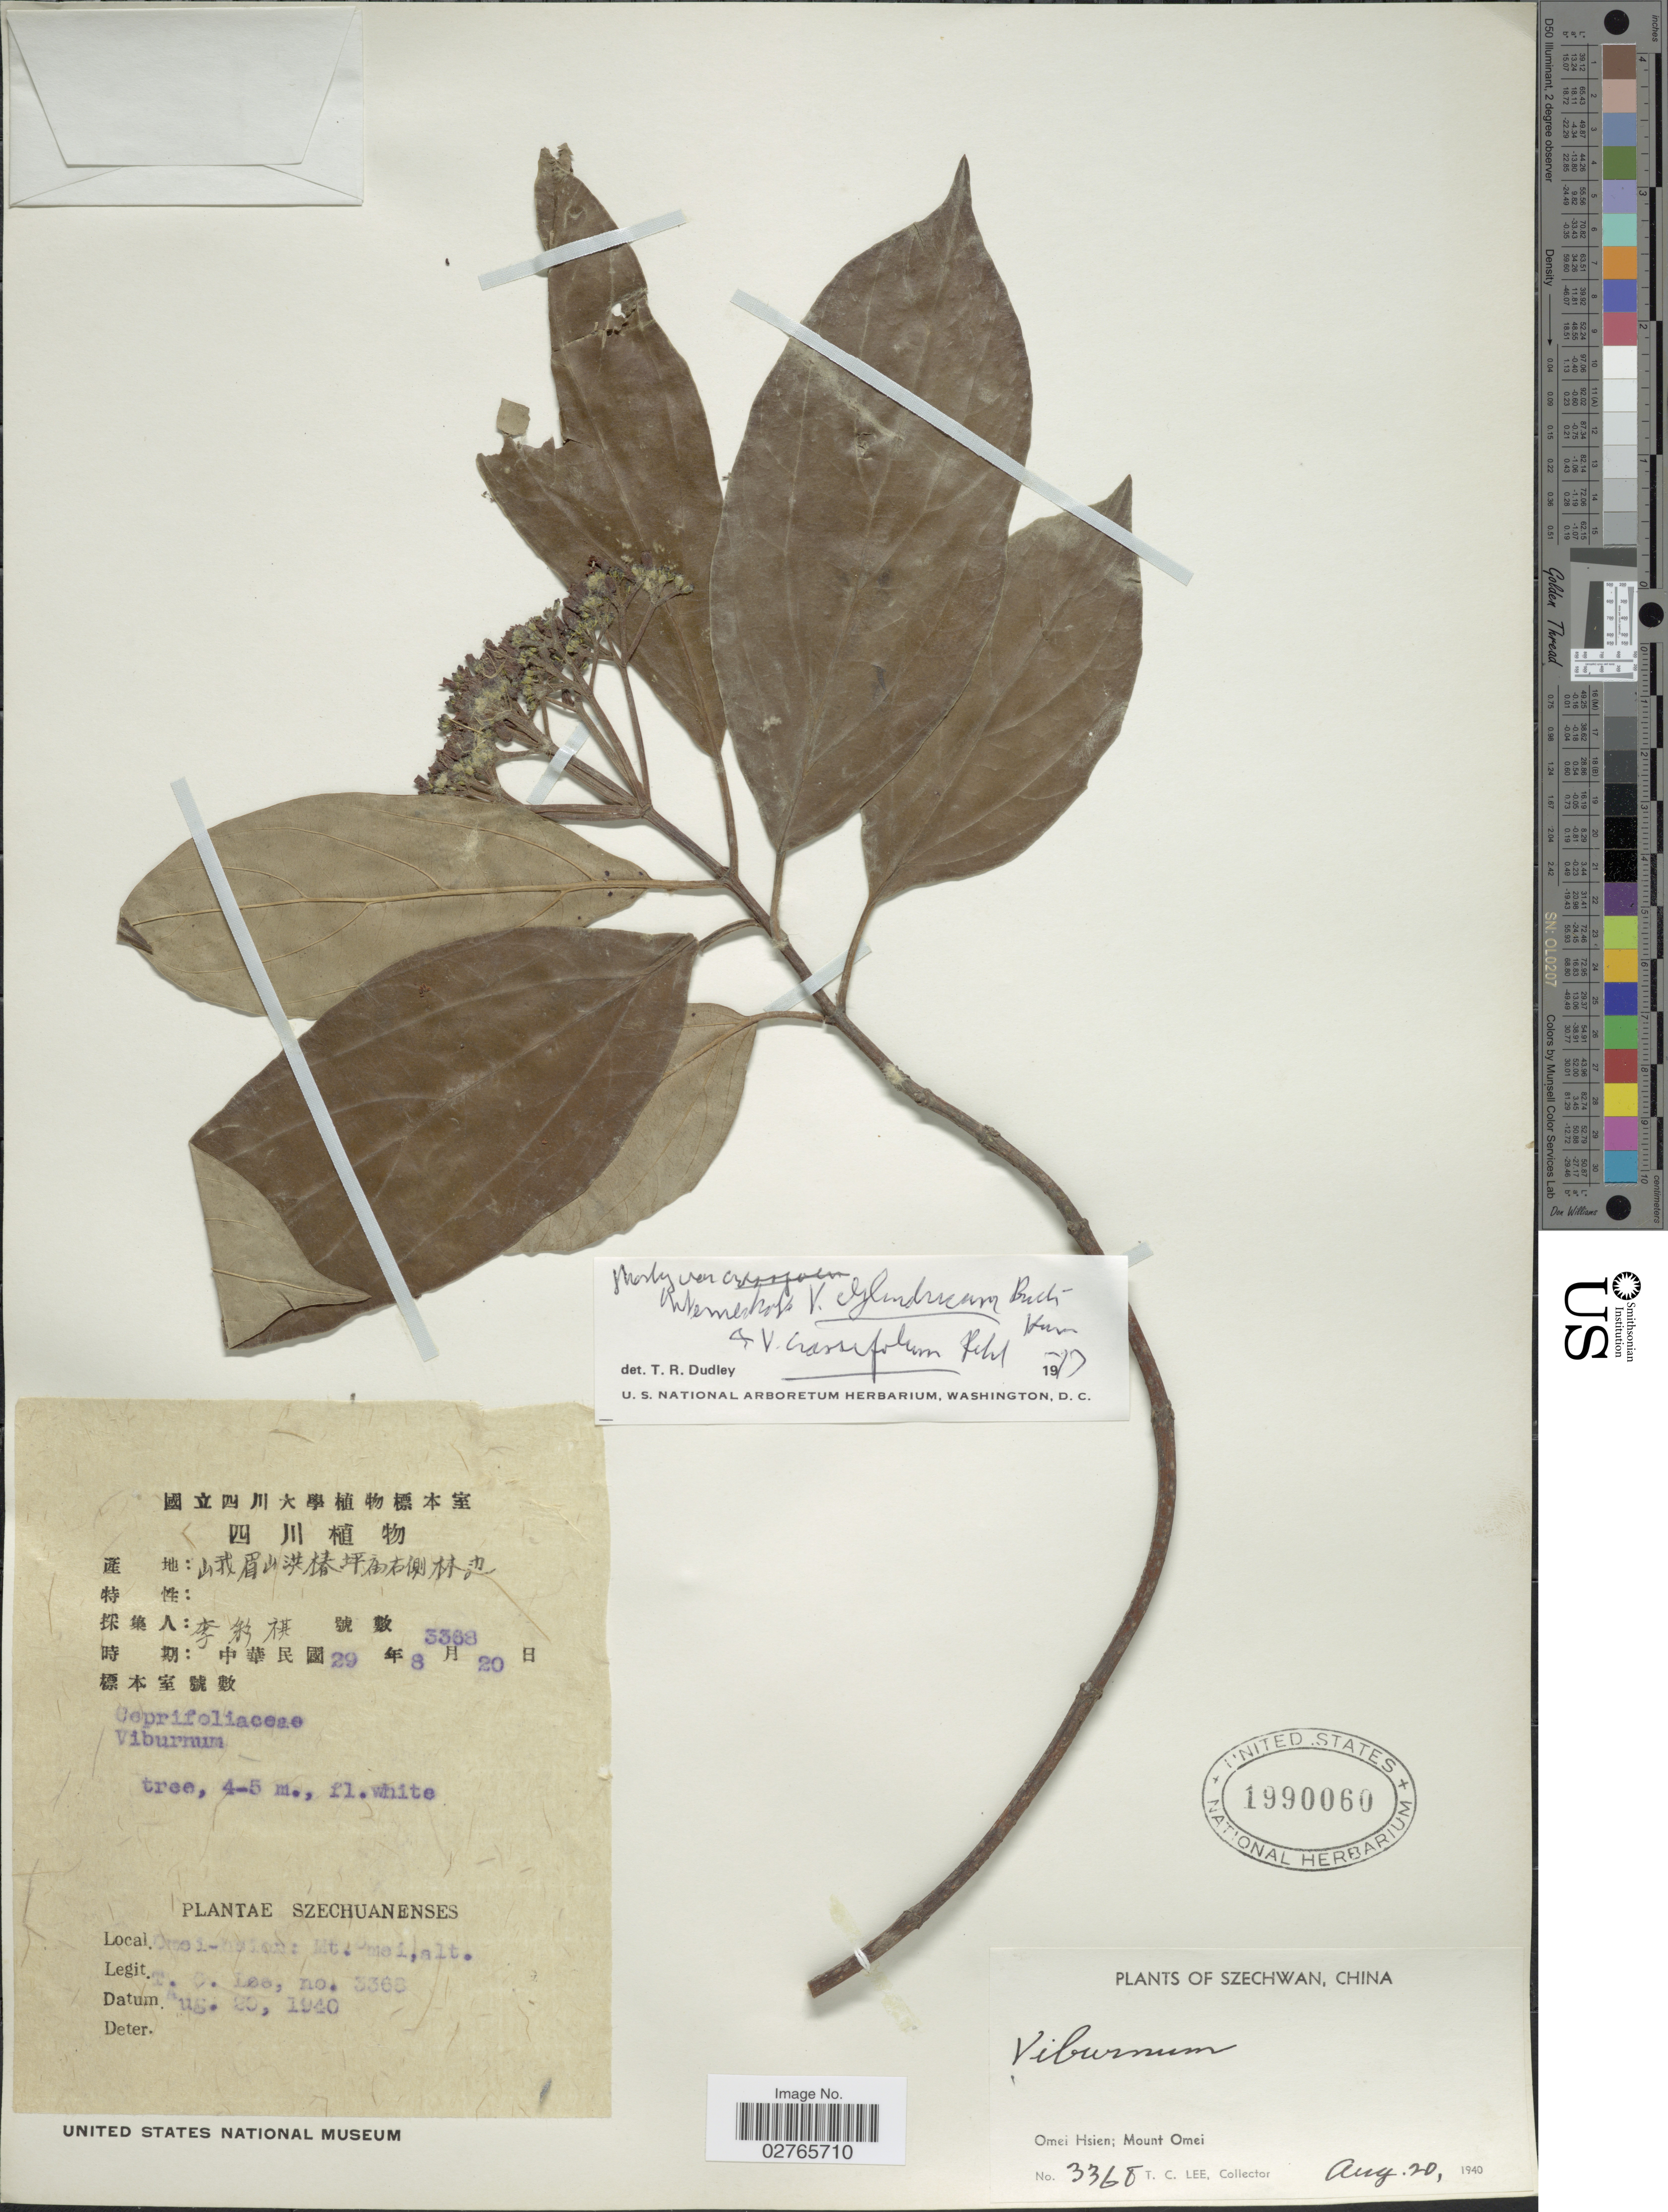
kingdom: Plantae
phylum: Tracheophyta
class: Magnoliopsida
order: Dipsacales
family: Viburnaceae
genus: Viburnum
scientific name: Viburnum cylindricum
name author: Buch.-Ham.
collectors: T. Lee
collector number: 3368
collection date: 1940-08-20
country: China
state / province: Sichuan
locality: Szechuanenses, Omei Hsien; Mount Omei.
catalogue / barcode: US 1990060